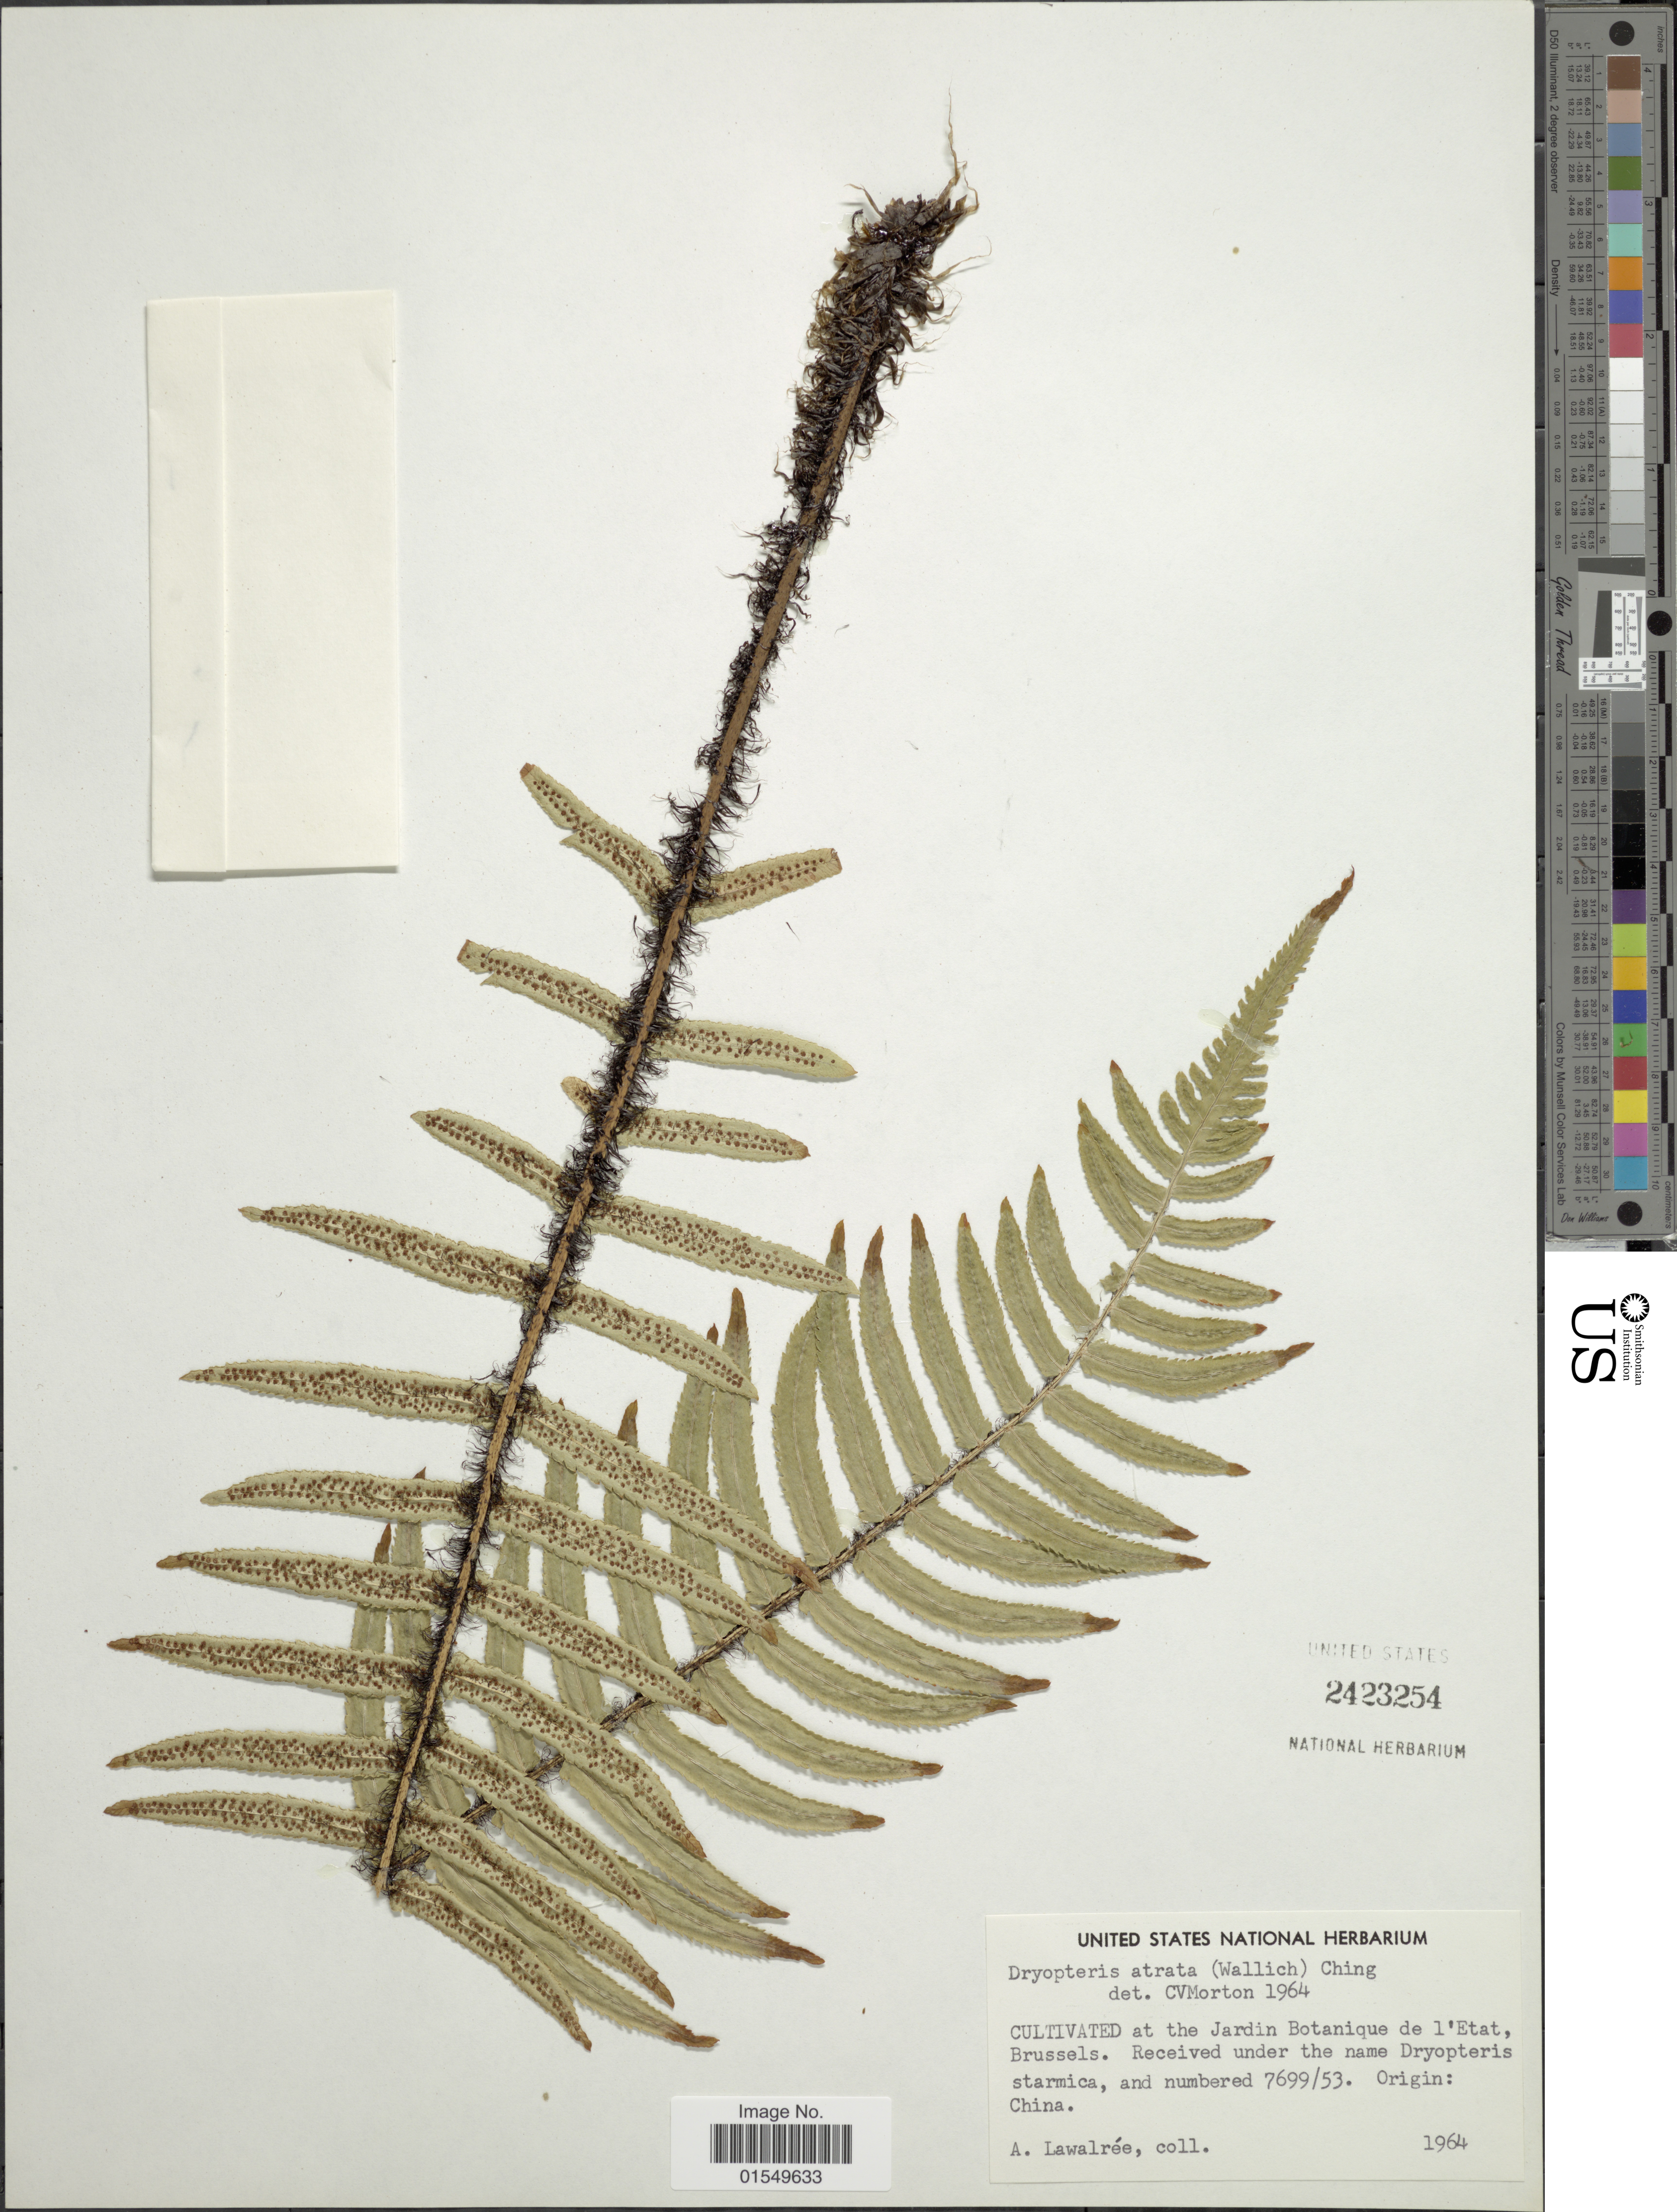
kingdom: Plantae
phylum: Tracheophyta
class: Polypodiopsida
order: Polypodiales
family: Dryopteridaceae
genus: Dryopteris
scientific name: Dryopteris atrata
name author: (Wall. ex Kunze) Ching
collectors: A. G. Lawalrée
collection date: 1964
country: Belgium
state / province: Brussels, Capital District of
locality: Jardin Botanique de l'Etat, Brussels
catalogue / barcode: US 2423254